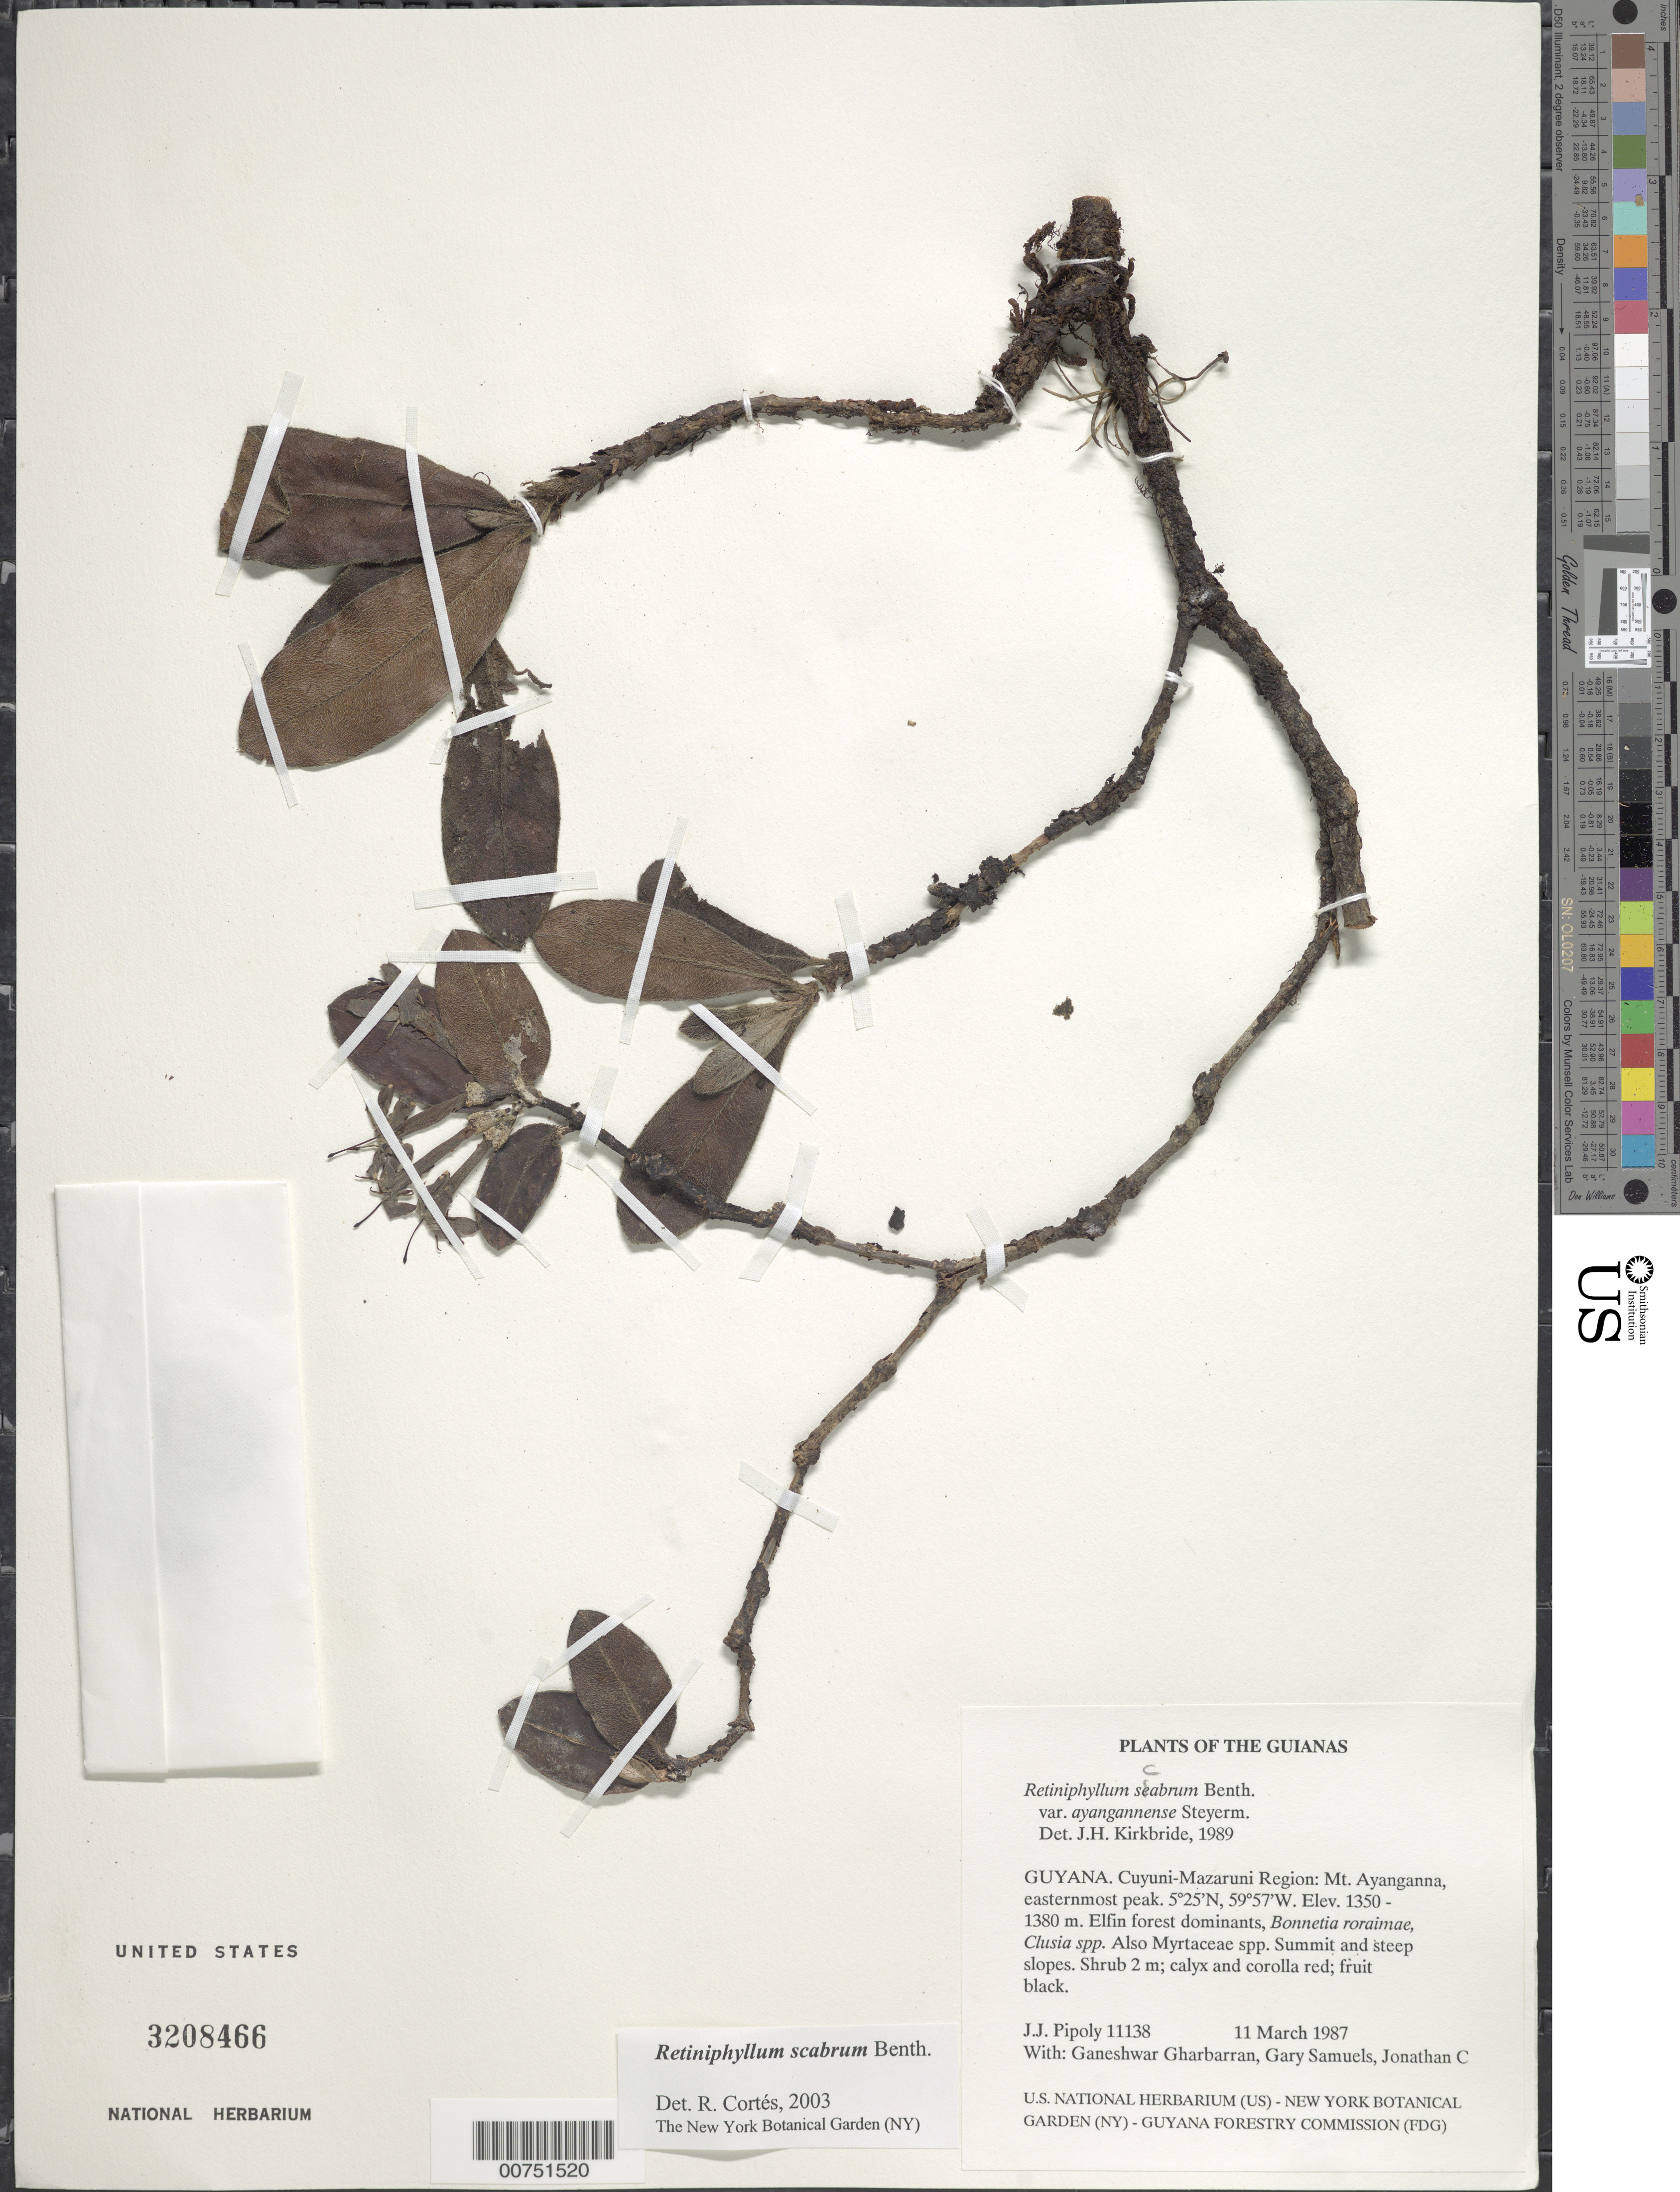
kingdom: Plantae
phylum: Tracheophyta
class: Magnoliopsida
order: Gentianales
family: Rubiaceae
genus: Retiniphyllum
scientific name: Retiniphyllum scabrum var. ayangannense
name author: Steyerm.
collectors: J. J. Pipoly, G. Gharbarran, G. Samuels & J. Chin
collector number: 11138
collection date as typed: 11 March 1987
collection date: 1987-03-11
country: Guyana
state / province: Cuyuni-Mazaruni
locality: Mt. Ayanganna, easternmost peak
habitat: Summit and steep slopes. Elfin forest dominated by Bonnetia roraimae, Clusia spp., various Myrtaceae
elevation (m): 1350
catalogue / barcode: US 3208466